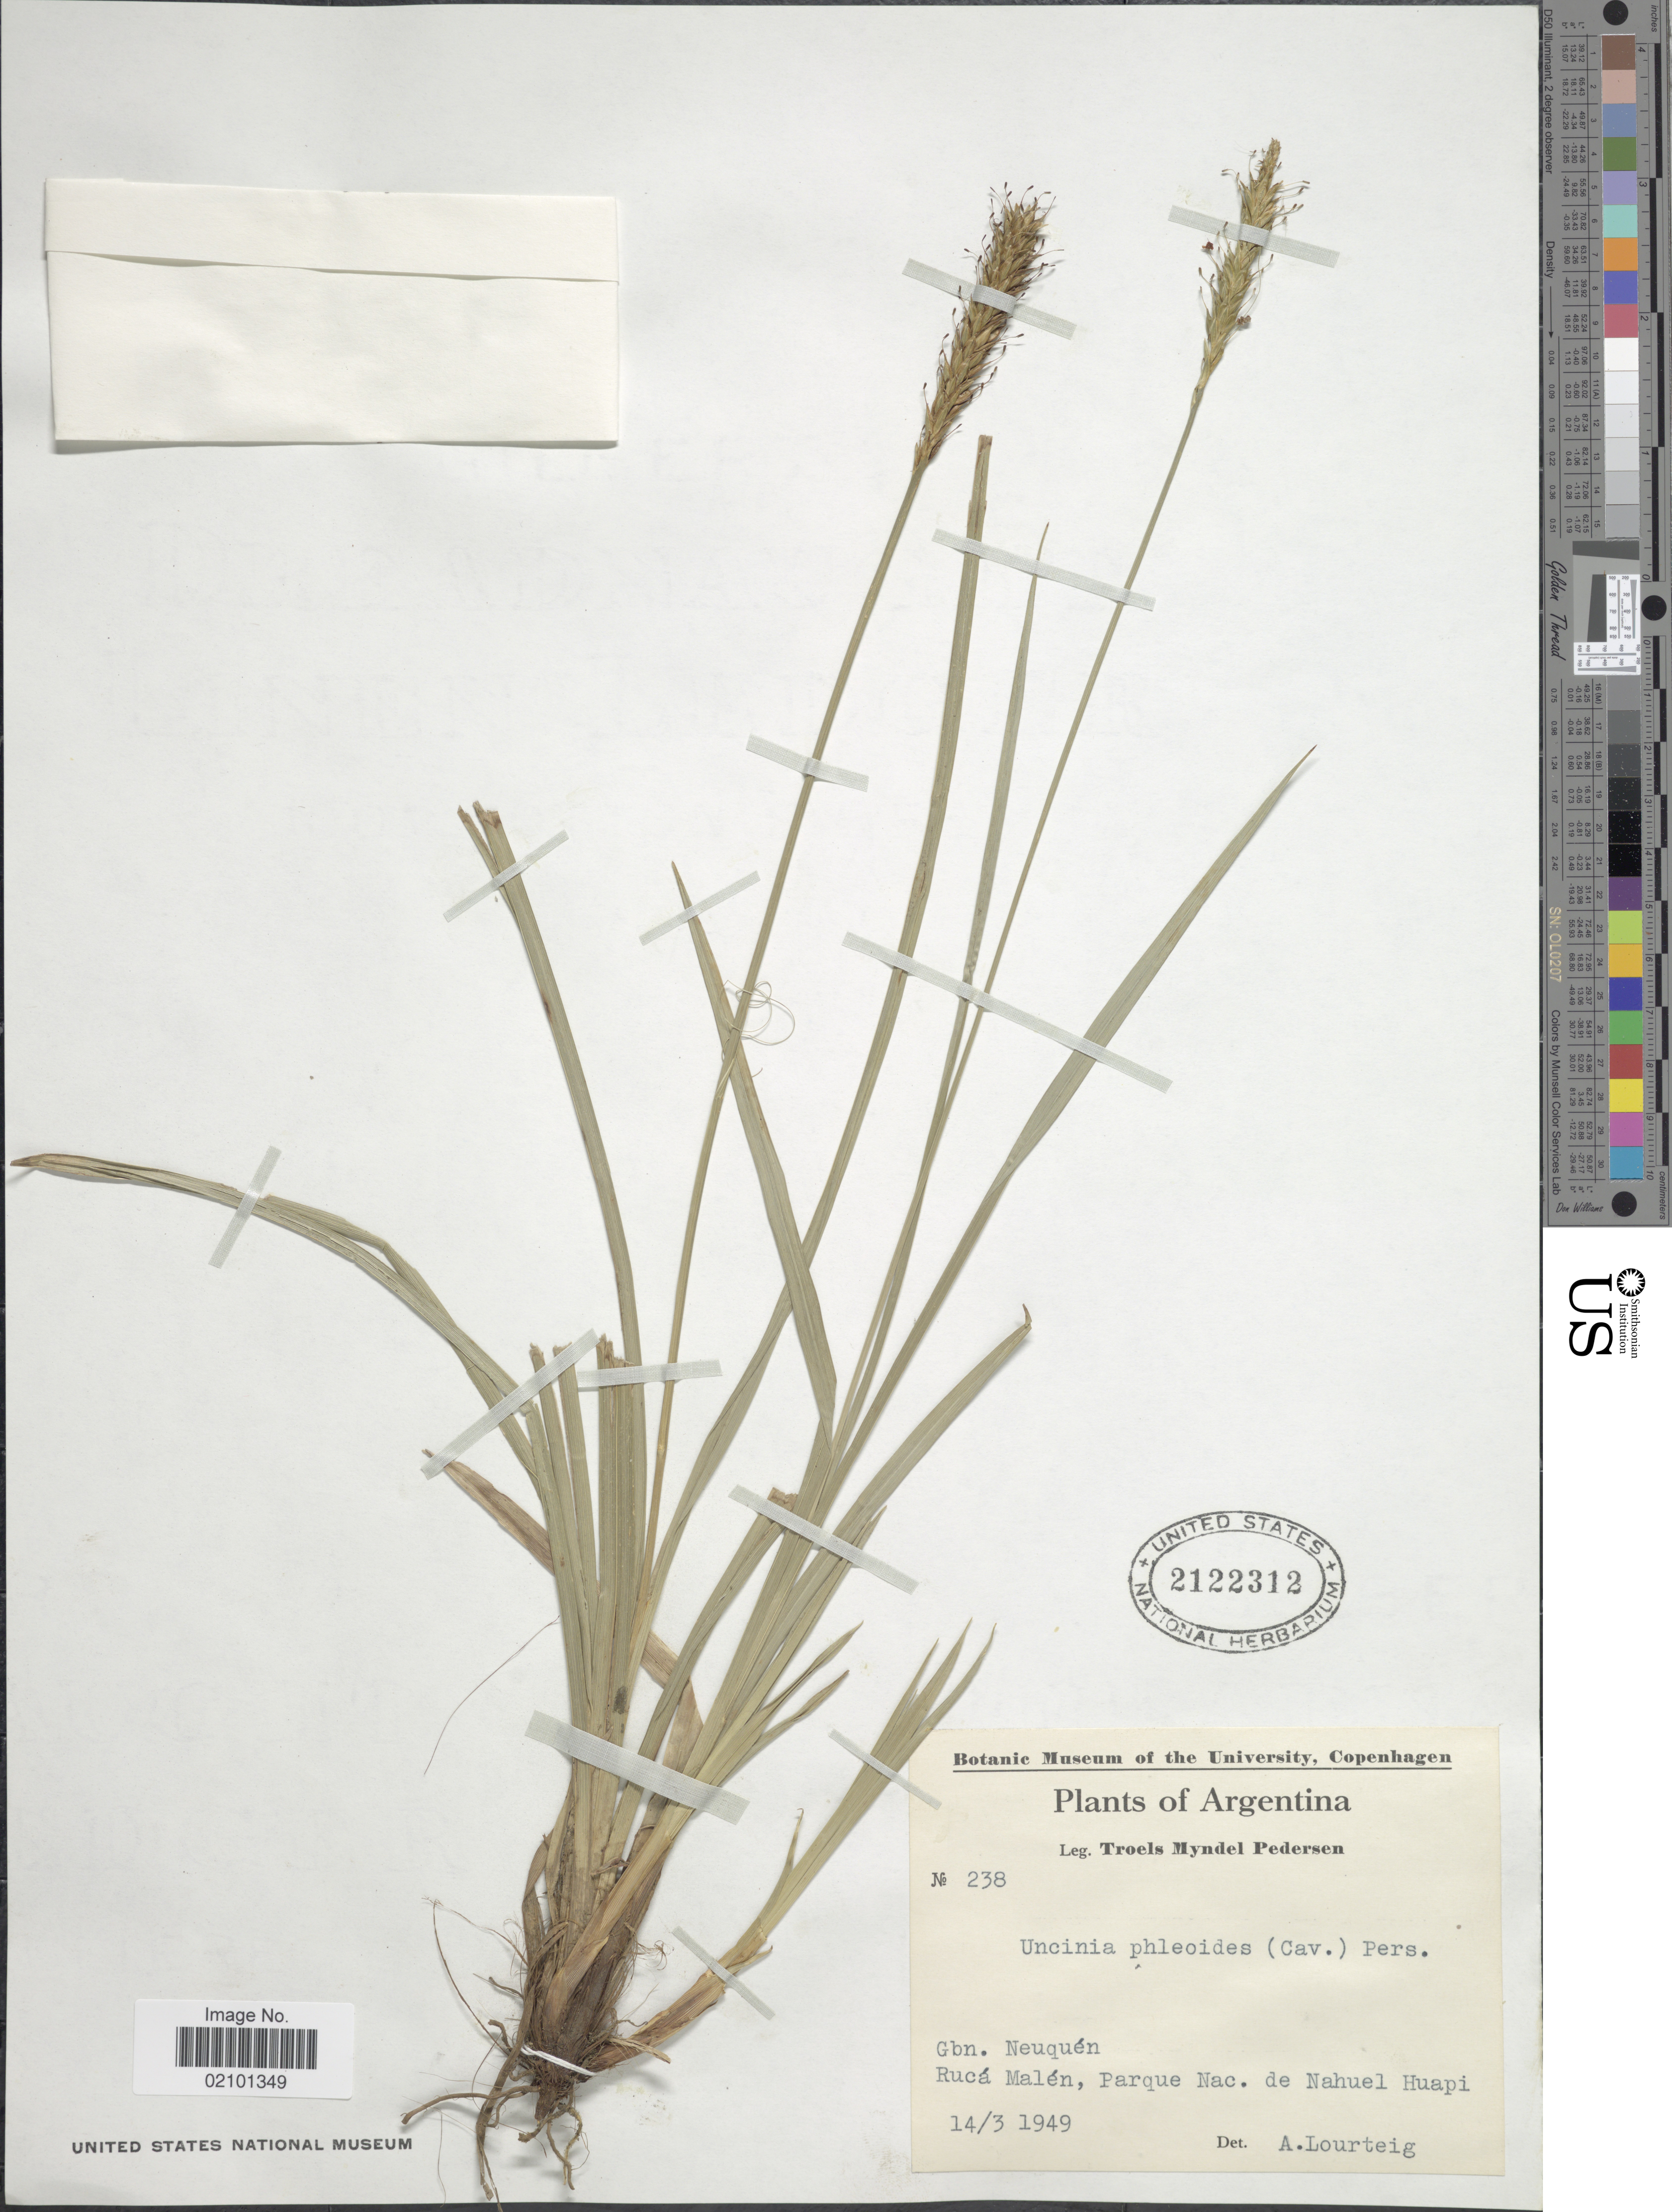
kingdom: Plantae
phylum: Tracheophyta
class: Liliopsida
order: Poales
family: Cyperaceae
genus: Carex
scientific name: Carex phleoides Cav. subsp. phleoides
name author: Cav.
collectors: T. Pederson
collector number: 238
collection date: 1949-03-14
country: Argentina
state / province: Neuquen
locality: Gbn. Neuquen. Ruca Malen, Parque Nac. de Nahuel Huapi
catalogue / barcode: US 2122312